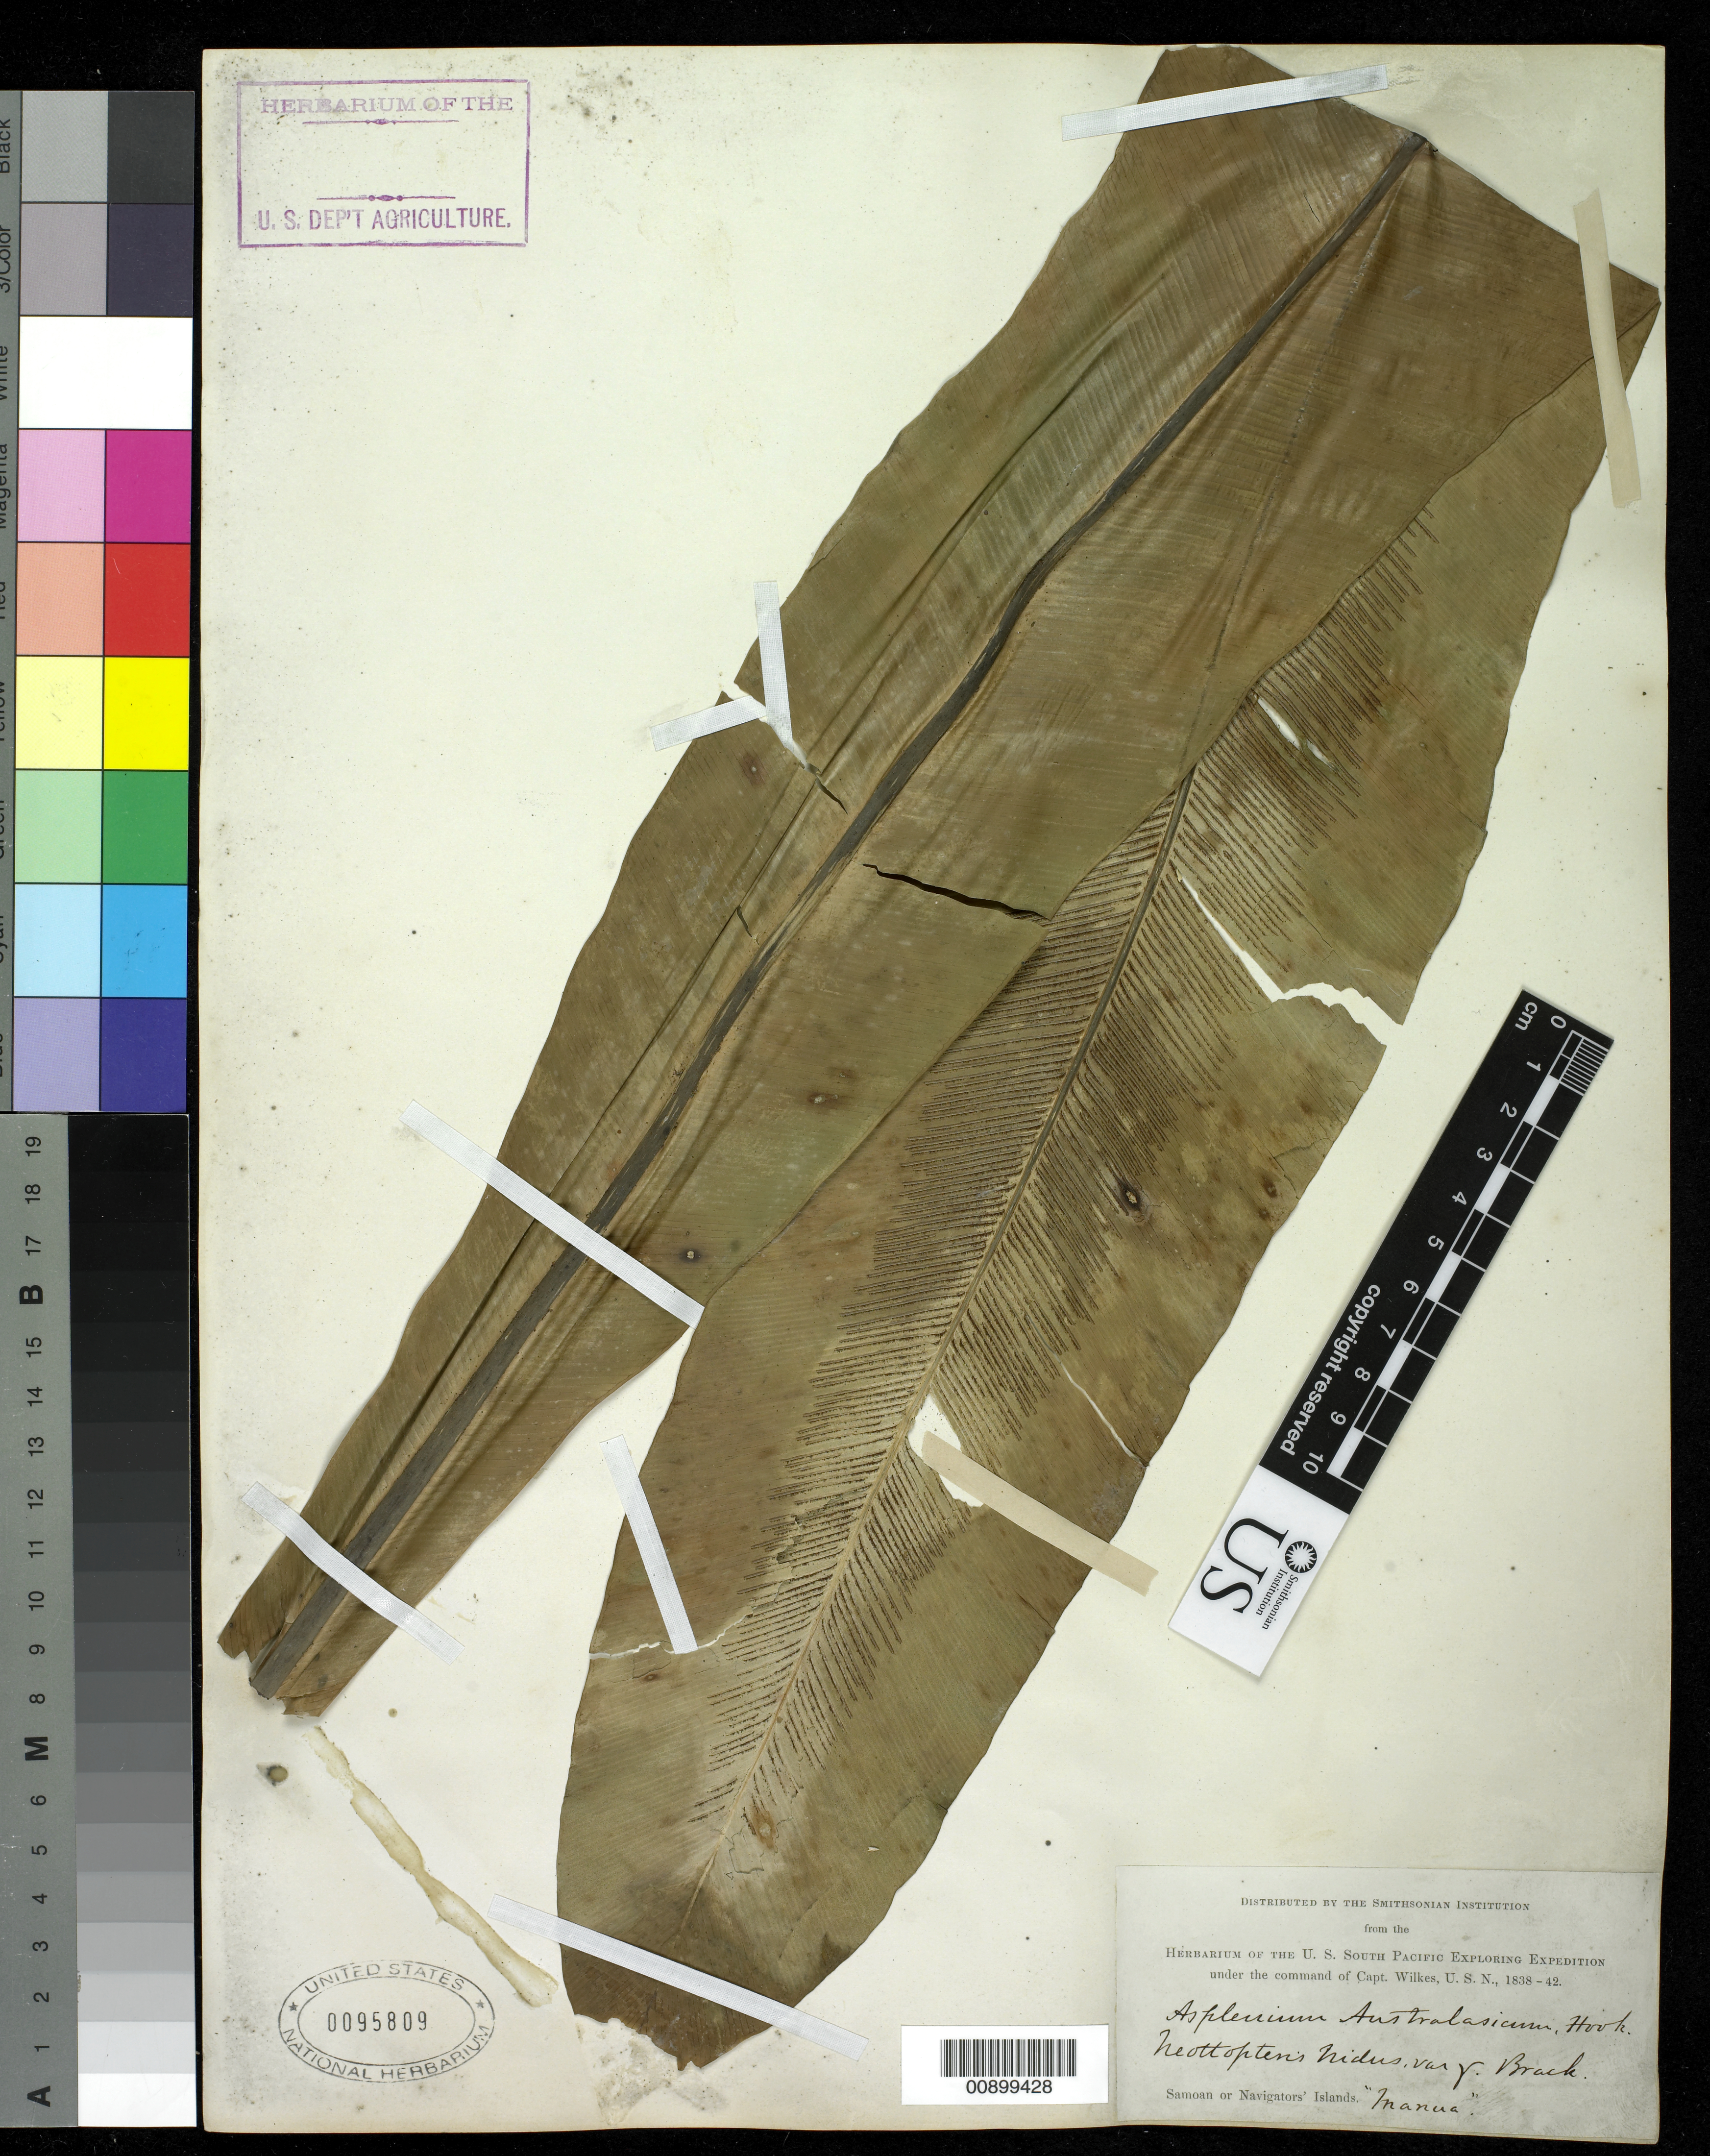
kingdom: Plantae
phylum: Tracheophyta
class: Polypodiopsida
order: Polypodiales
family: Aspleniaceae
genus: Asplenium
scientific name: Asplenium australasicum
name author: (Sm.) Hook.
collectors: Wilkes Explor. Exped.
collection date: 1838/1842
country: American Samoa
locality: "Manua"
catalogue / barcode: US 95809